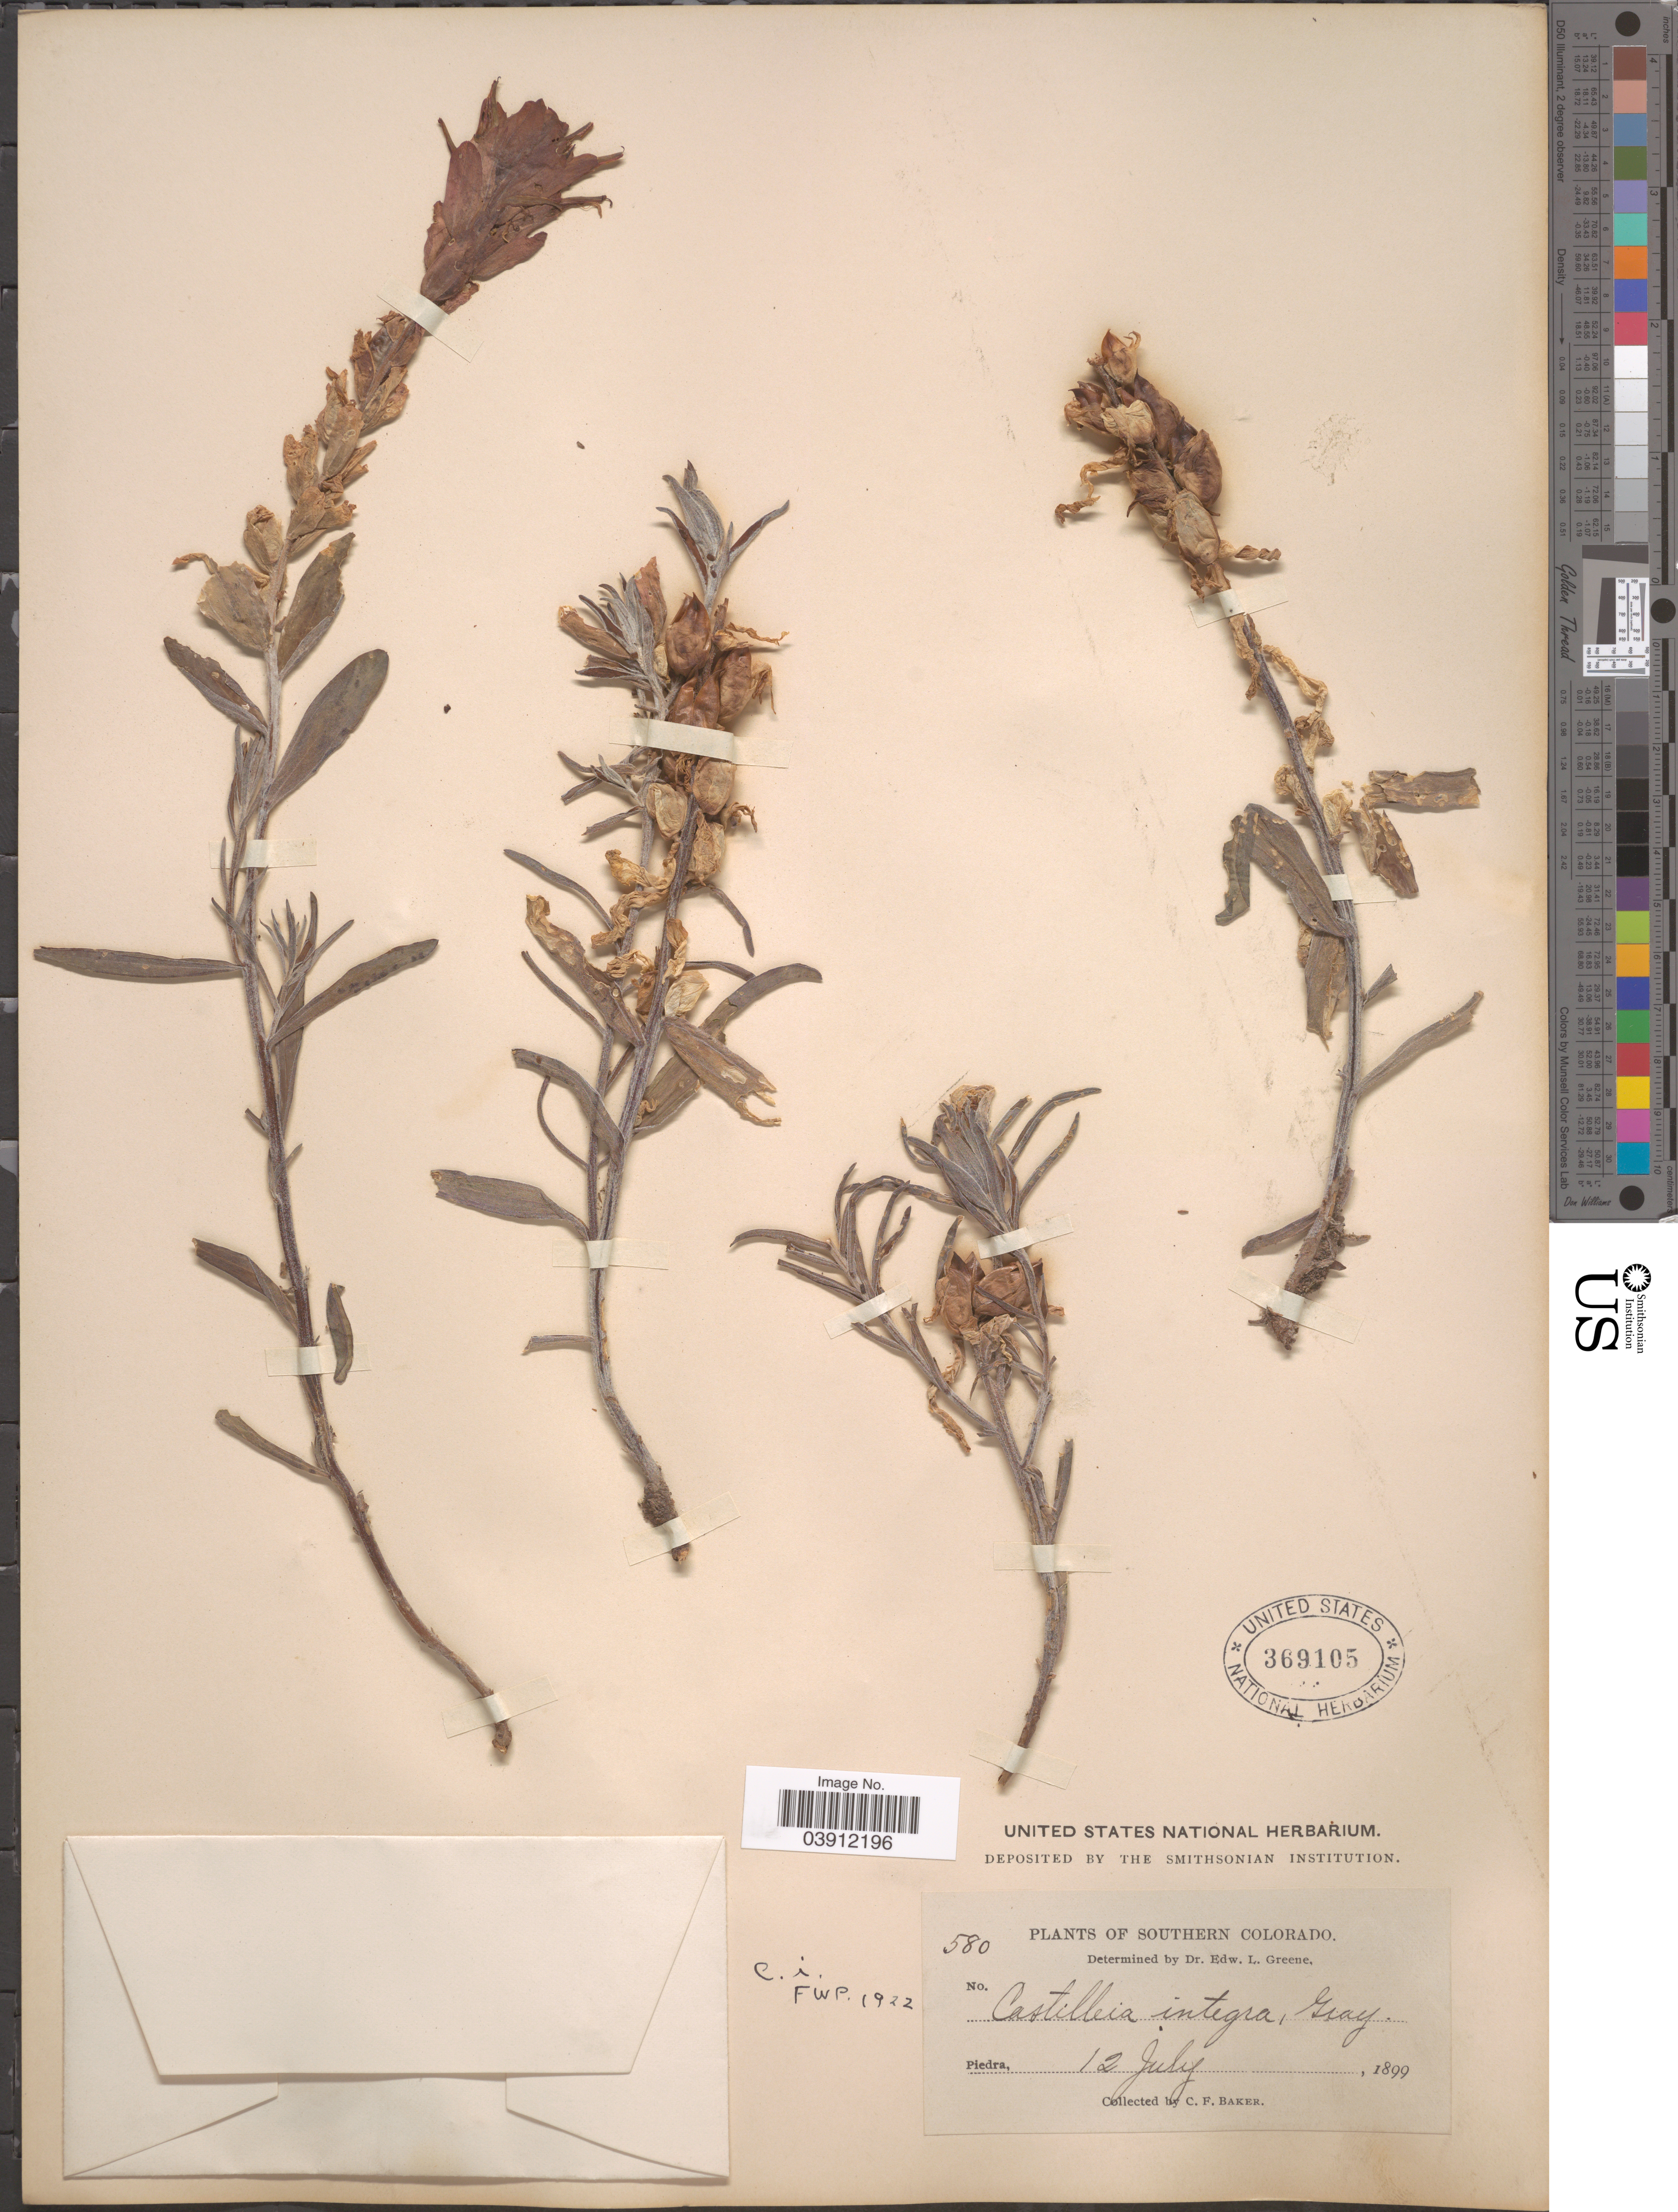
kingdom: Plantae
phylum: Tracheophyta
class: Magnoliopsida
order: Lamiales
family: Orobanchaceae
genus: Castilleja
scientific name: Castilleja integra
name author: A. Gray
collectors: C. F. Baker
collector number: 580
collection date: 1899-07-12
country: United States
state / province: Colorado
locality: Southern Colorado. Piedra.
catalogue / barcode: US 369105